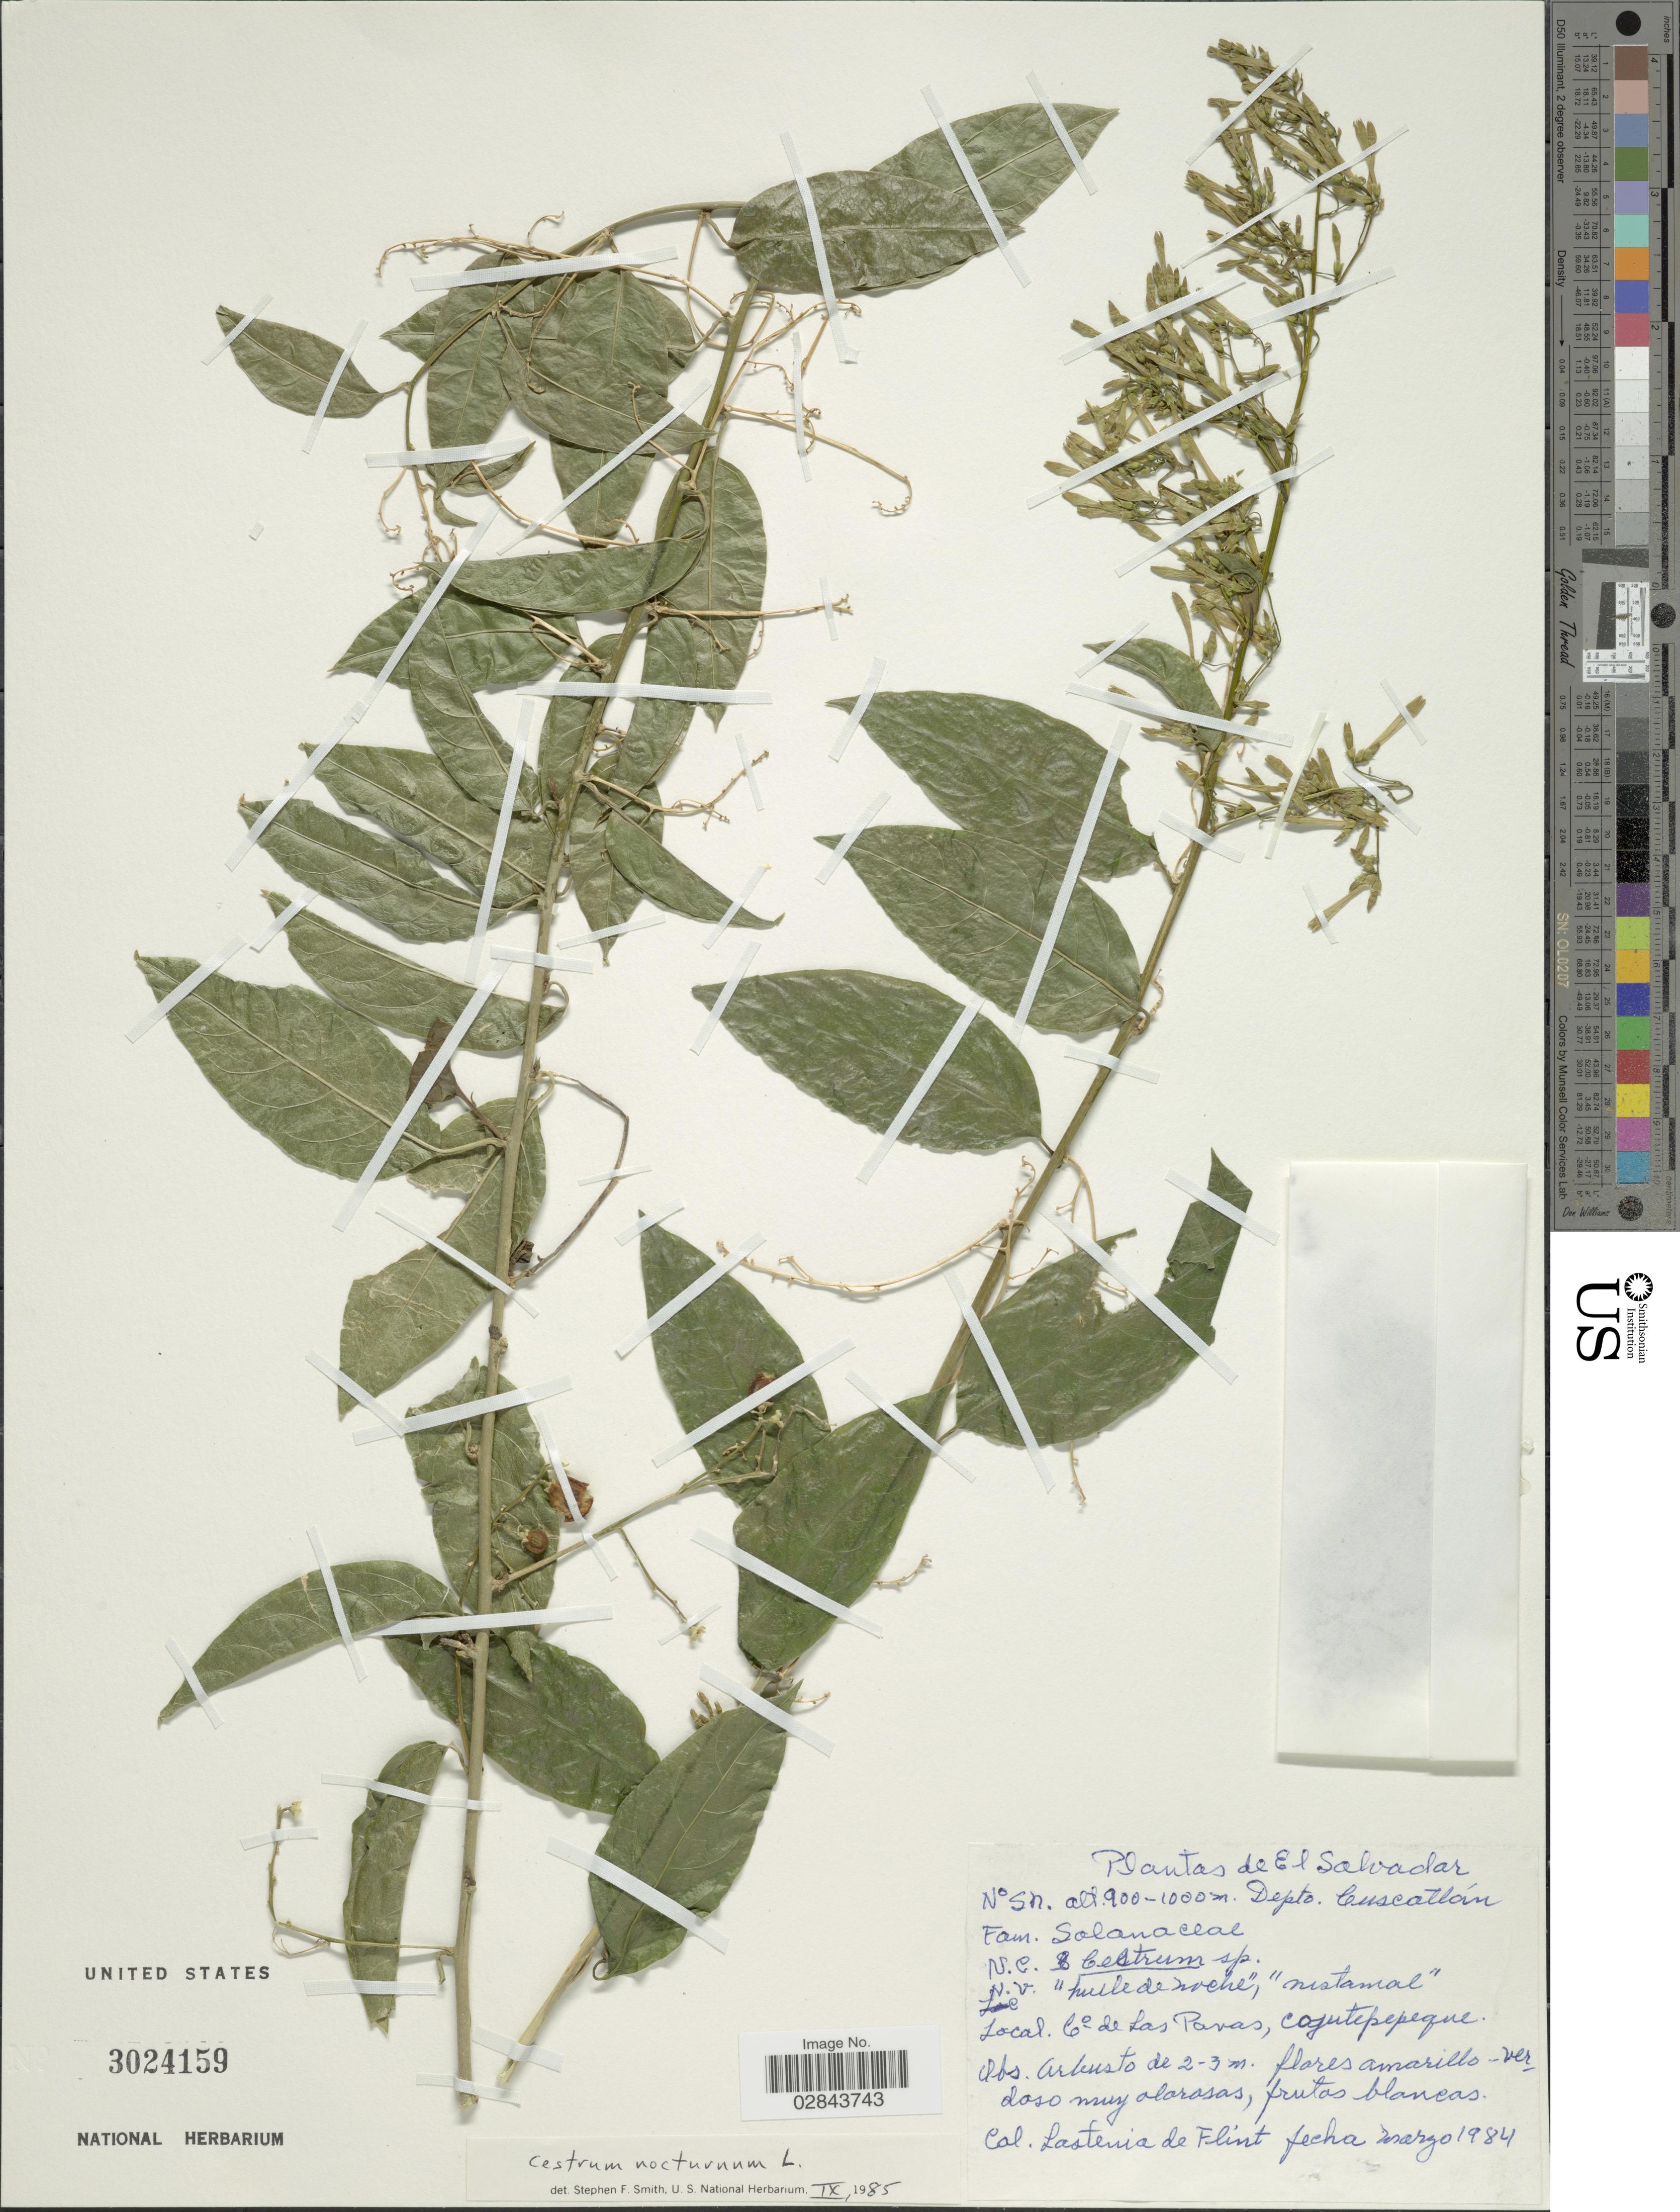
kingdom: Plantae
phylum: Tracheophyta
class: Magnoliopsida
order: Solanales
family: Solanaceae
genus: Cestrum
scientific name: Cestrum nocturnum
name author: L.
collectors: L. de Flint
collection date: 1984-03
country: El Salvador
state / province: Cuscatlan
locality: Depto. Cuscatlán, Co. de Las Pavas, Cajutepepeque.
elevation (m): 900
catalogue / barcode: US 3024159